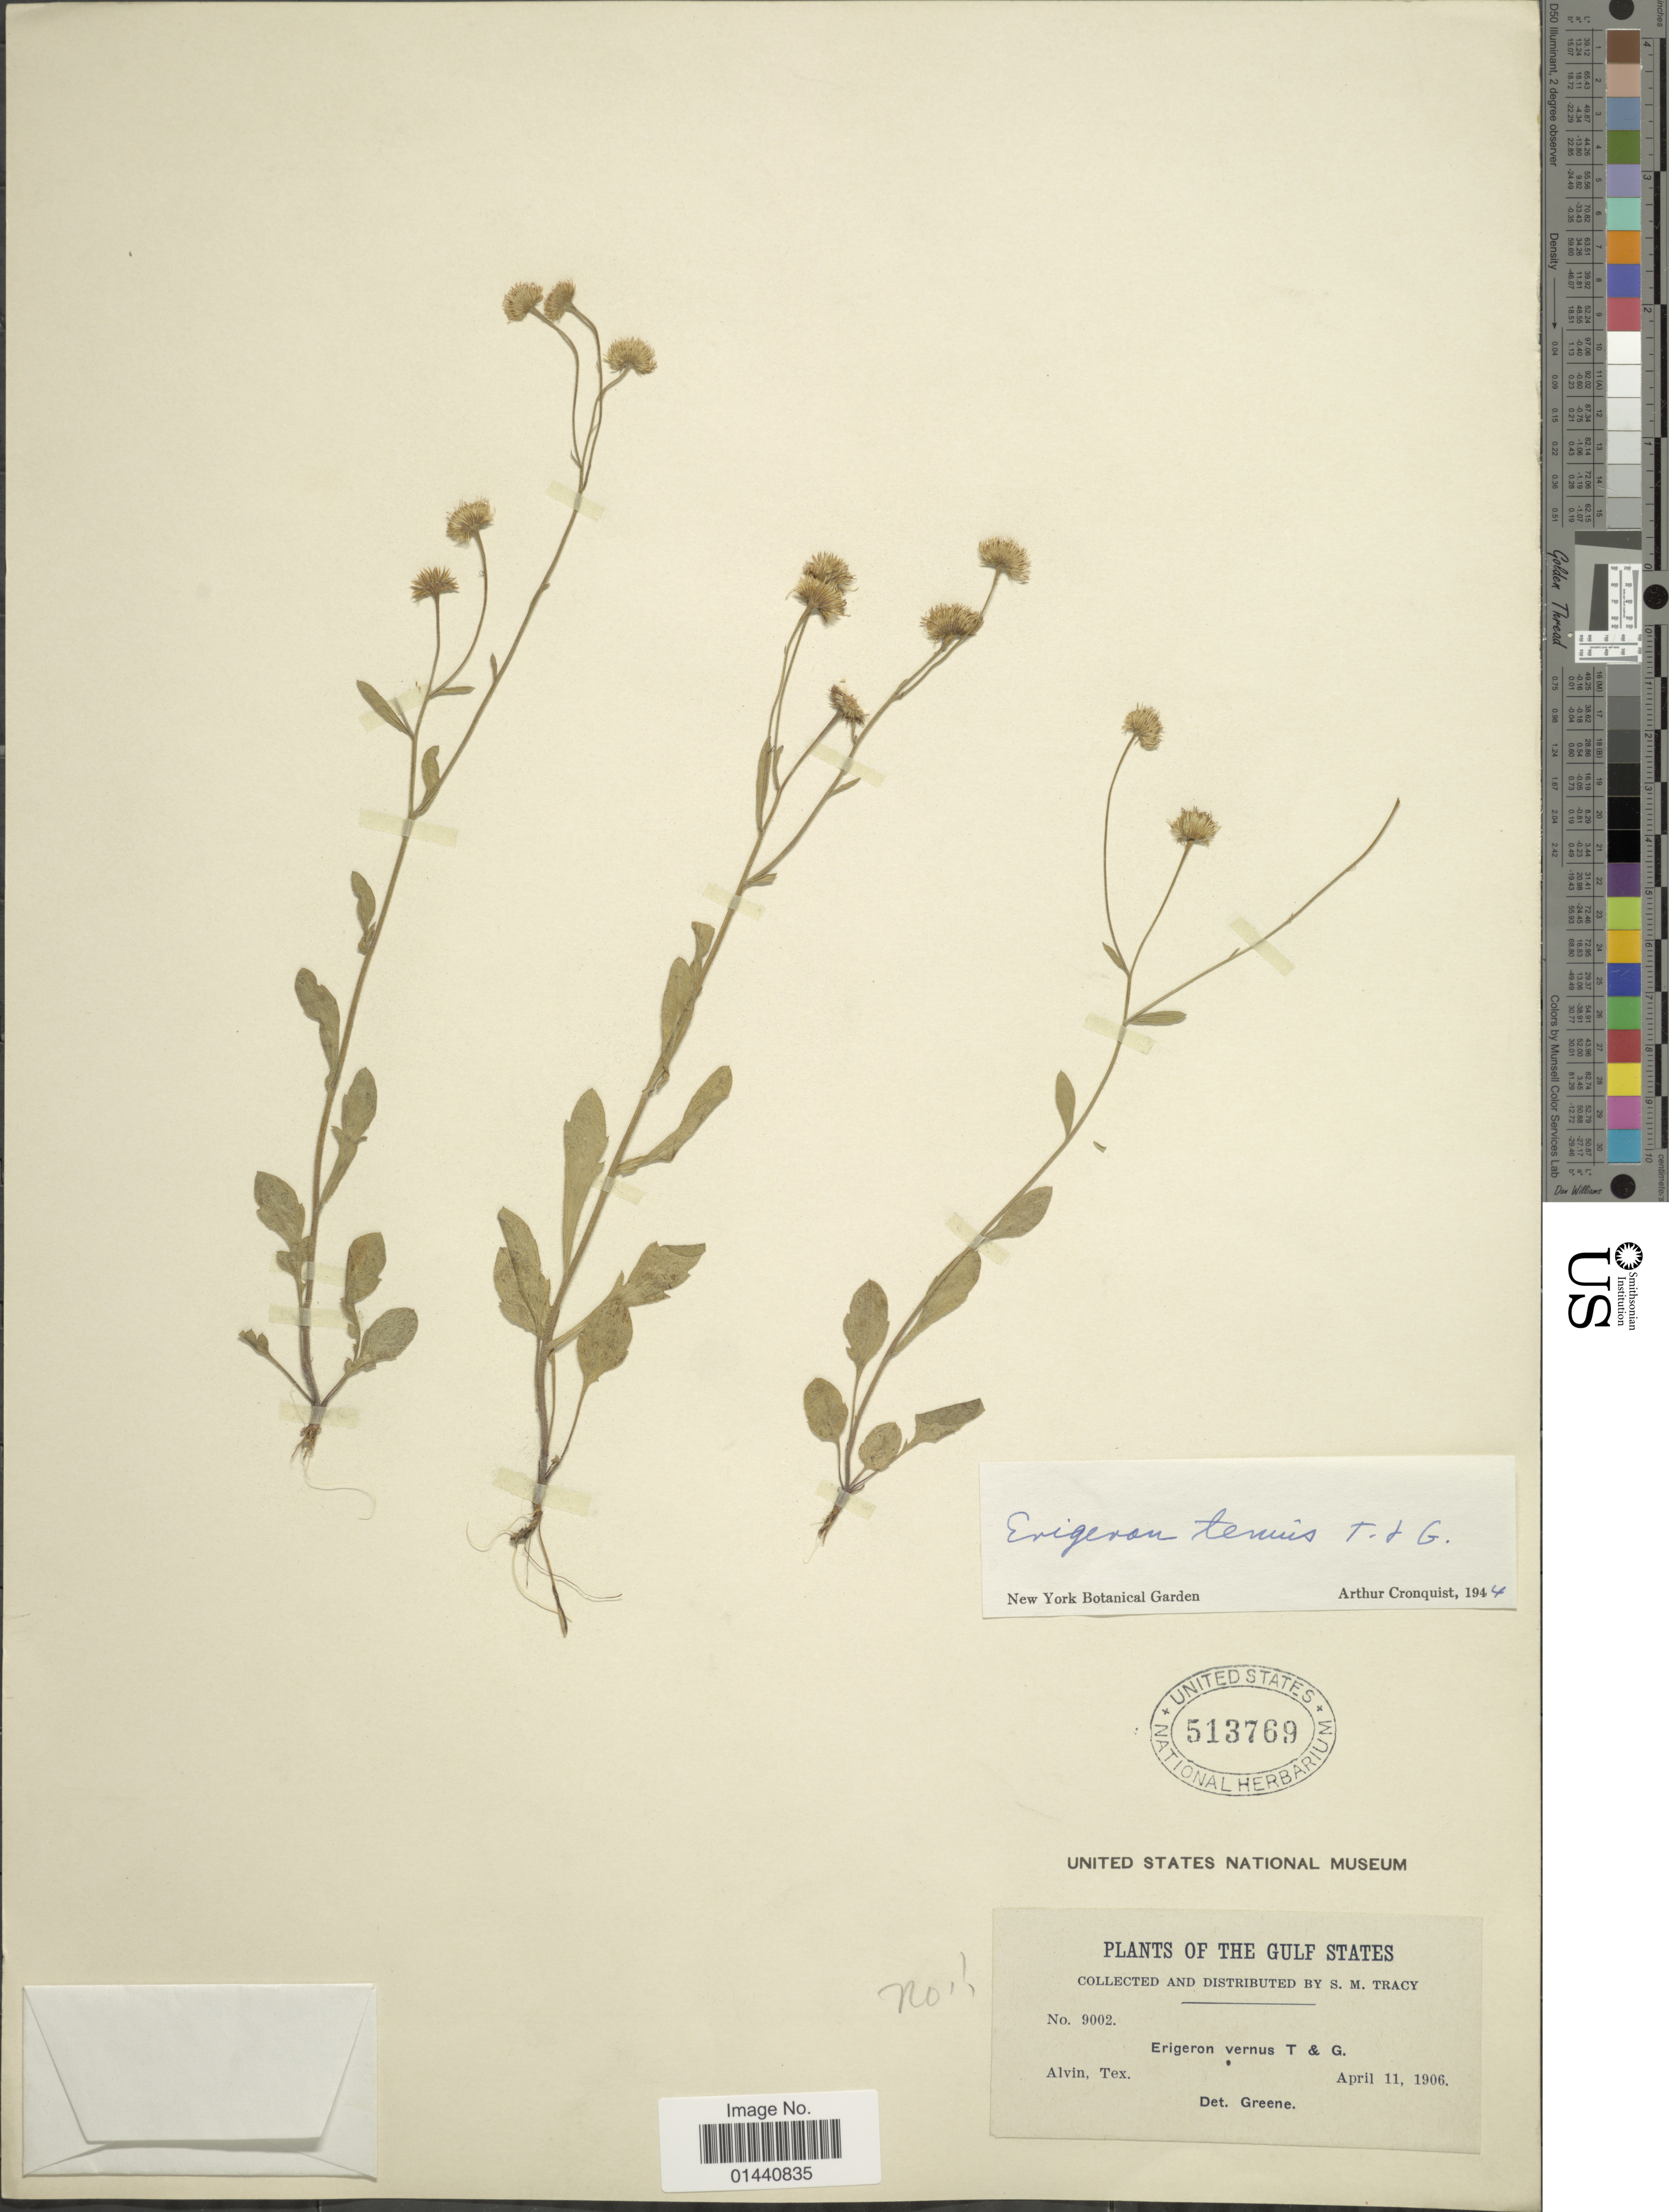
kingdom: Plantae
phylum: Tracheophyta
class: Magnoliopsida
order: Asterales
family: Asteraceae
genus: Erigeron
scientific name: Erigeron tenuis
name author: Torr. & A. Gray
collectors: S. M. Tracy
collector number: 9002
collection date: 1906-04-11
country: United States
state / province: Texas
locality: The Gulf States. Alvin, Tex.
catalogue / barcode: US 513769